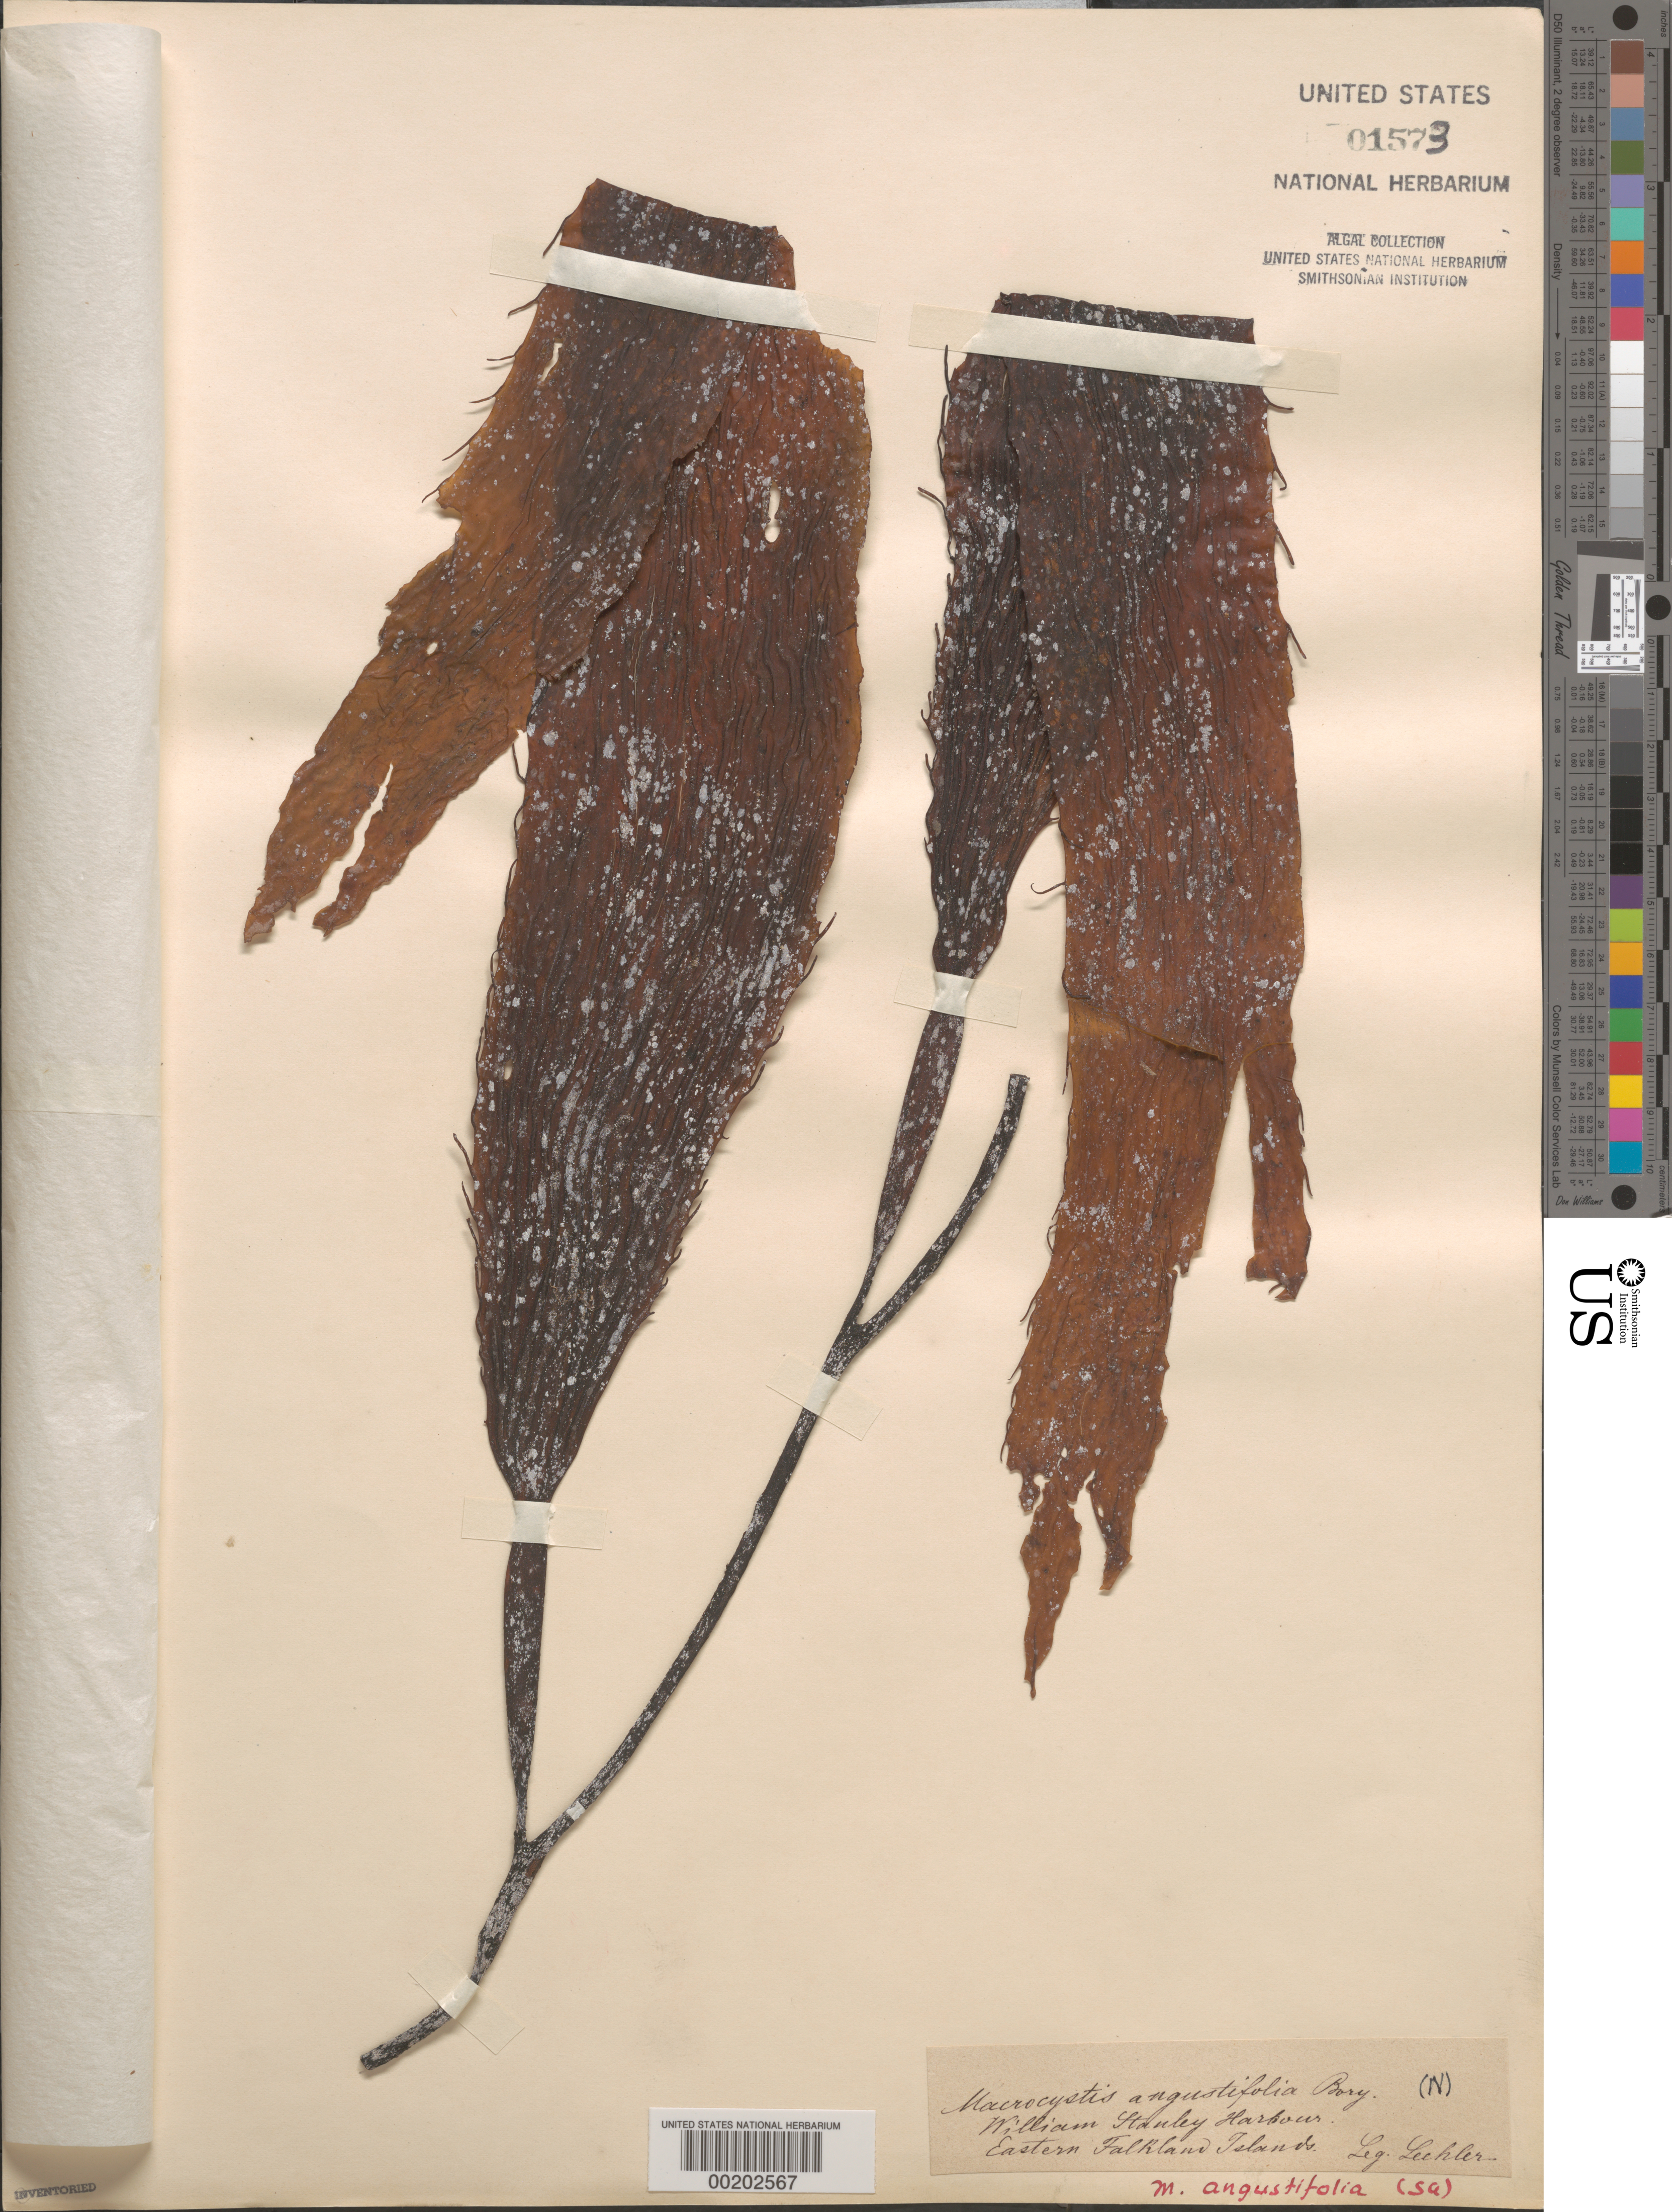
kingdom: Chromista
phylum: Ochrophyta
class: Phaeophyceae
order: Laminariales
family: Laminariaceae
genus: Macrocystis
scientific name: Macrocystis pyrifera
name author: (L.) C. Agardh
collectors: W. Lechler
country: Falkland Islands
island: East Falkland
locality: William Stanley Harbor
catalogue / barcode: US 1573